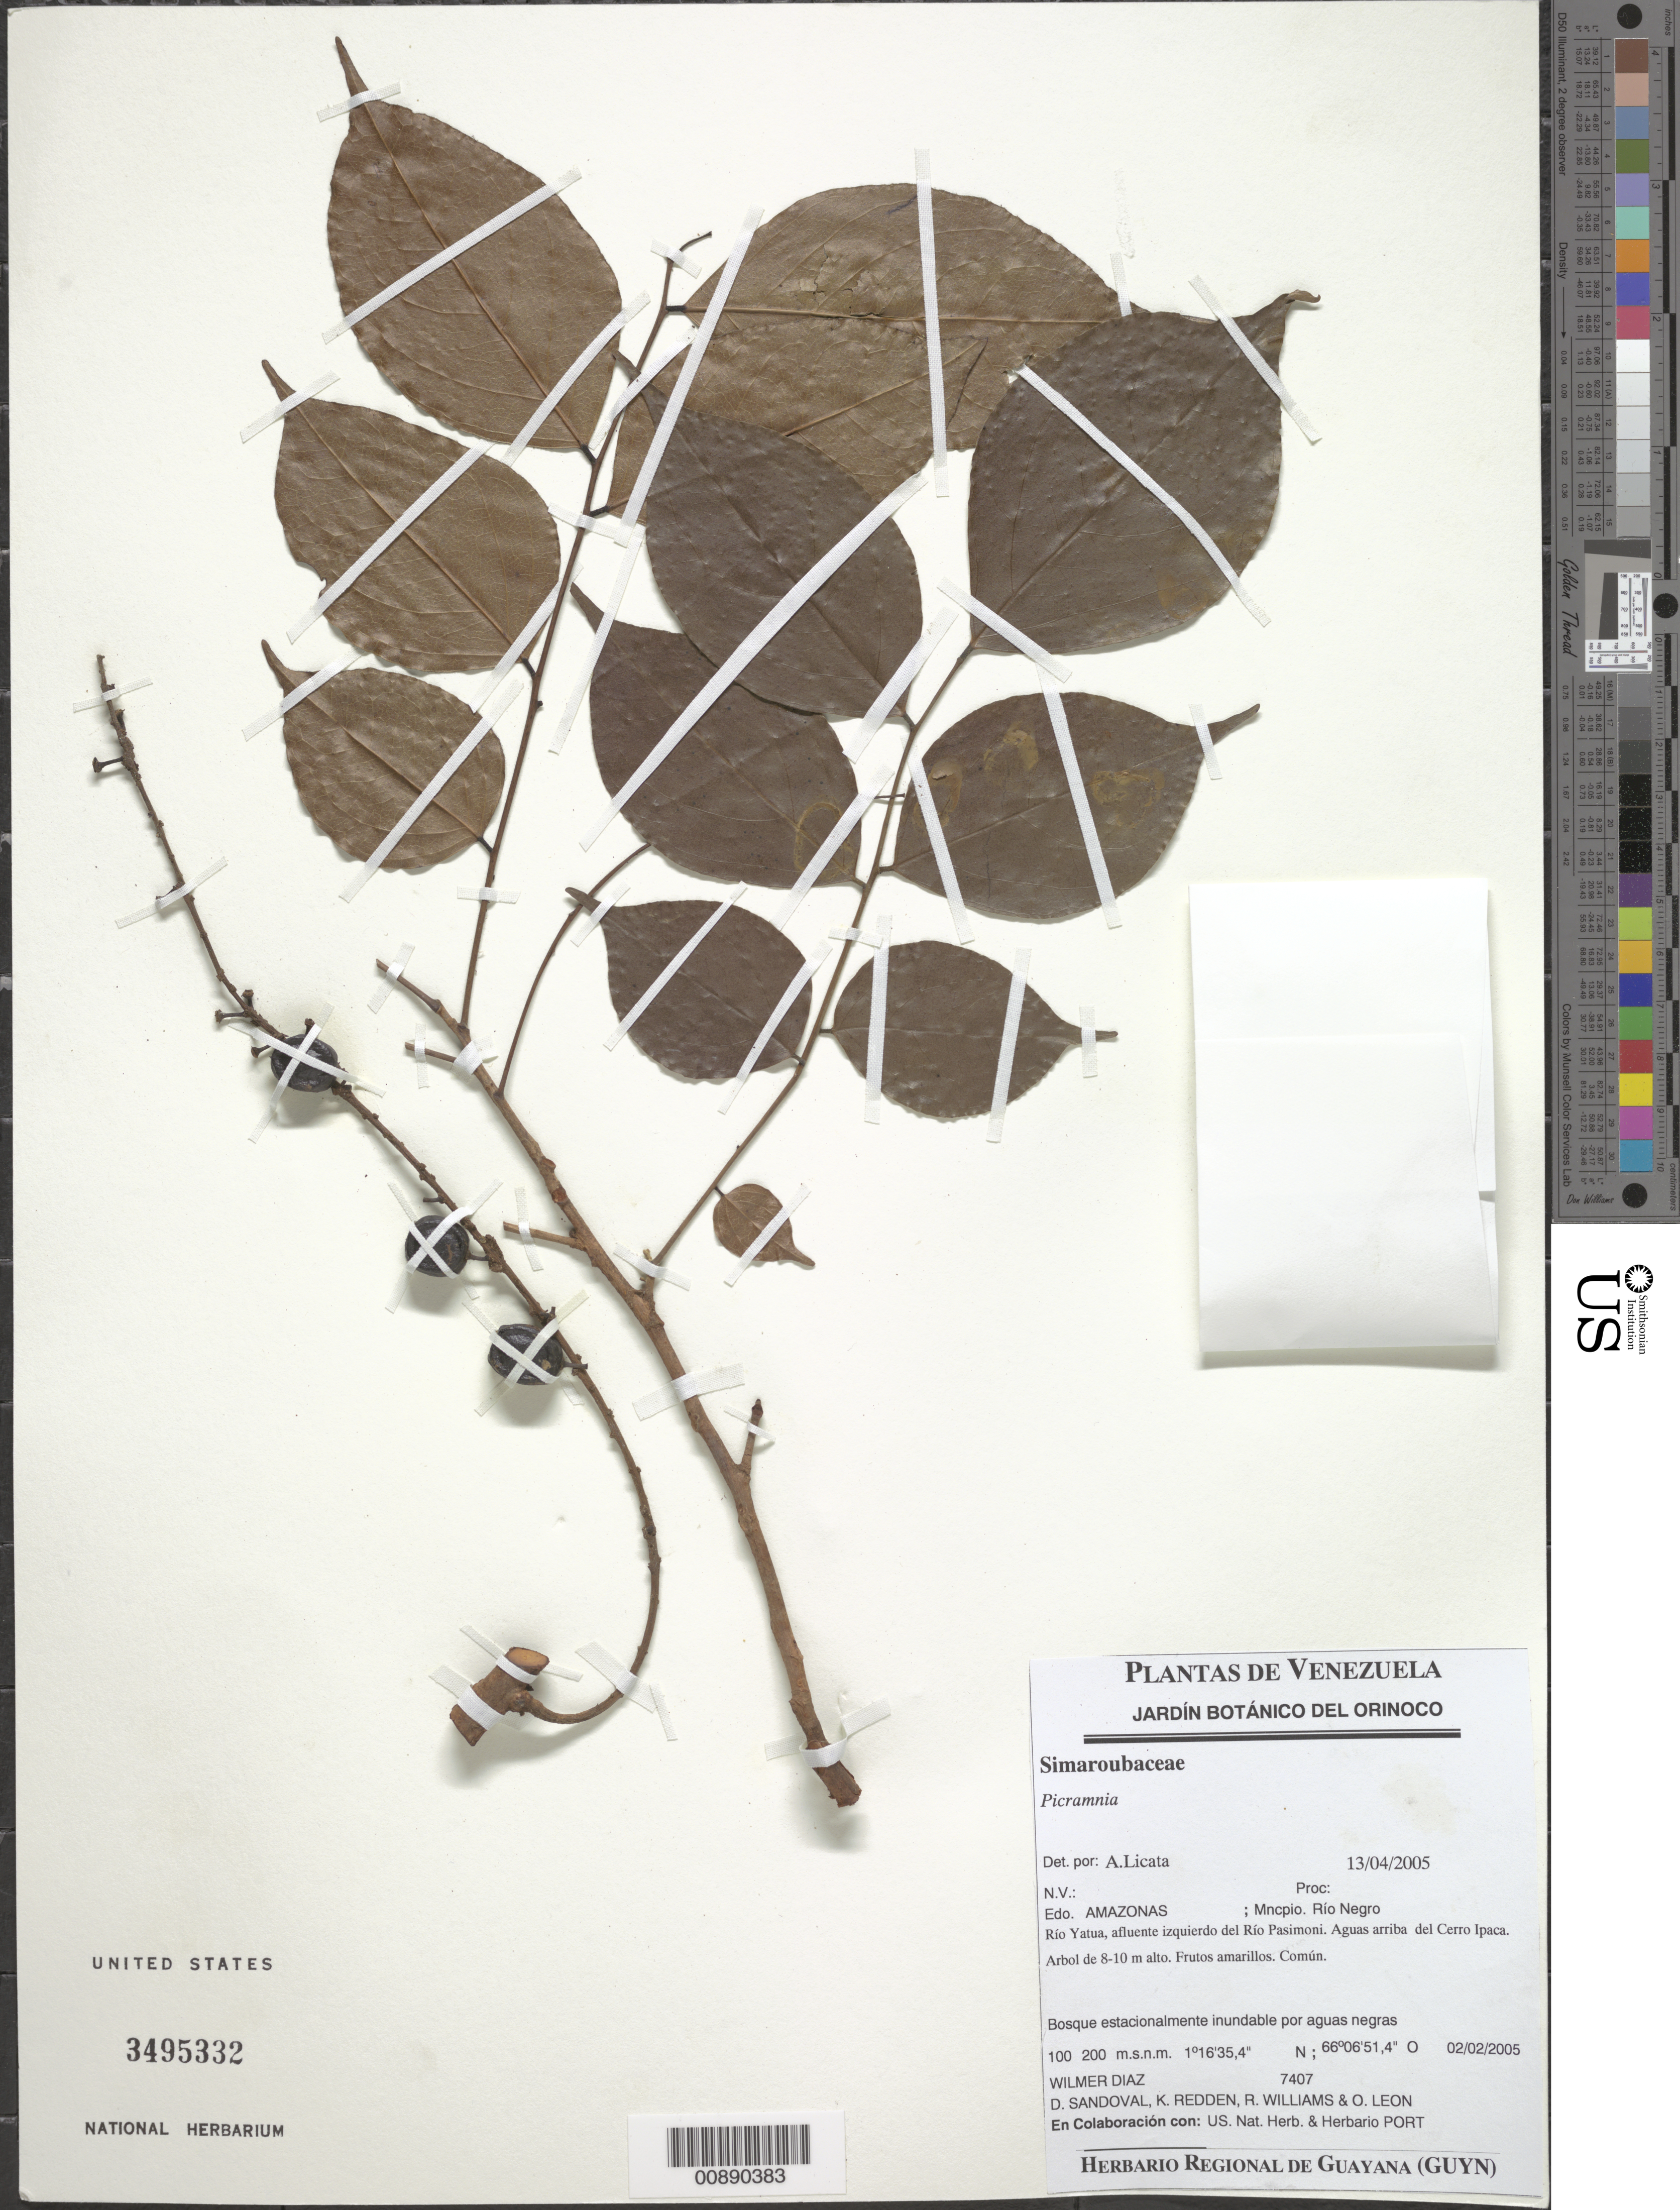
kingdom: Plantae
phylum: Tracheophyta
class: Magnoliopsida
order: Picramniales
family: Picramniaceae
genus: Picramnia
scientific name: Picramnia sp.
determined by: Licata, A., (PORT), Univ. Nac. Exp. de los Llanos Ezequiel Zamora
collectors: W. Díaz P., D. Sandoval, K. M. Redden, R. Williams & O. León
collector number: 7407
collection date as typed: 2-Feb-05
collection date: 2005-02-02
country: Venezuela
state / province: Amazonas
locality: Mun. Río Negro, Río Yatua, afluente del Río Pasimoni, Cerro Ipaca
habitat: Bosque estacionalmente inundable por aguas negras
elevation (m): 100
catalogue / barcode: US 3495332